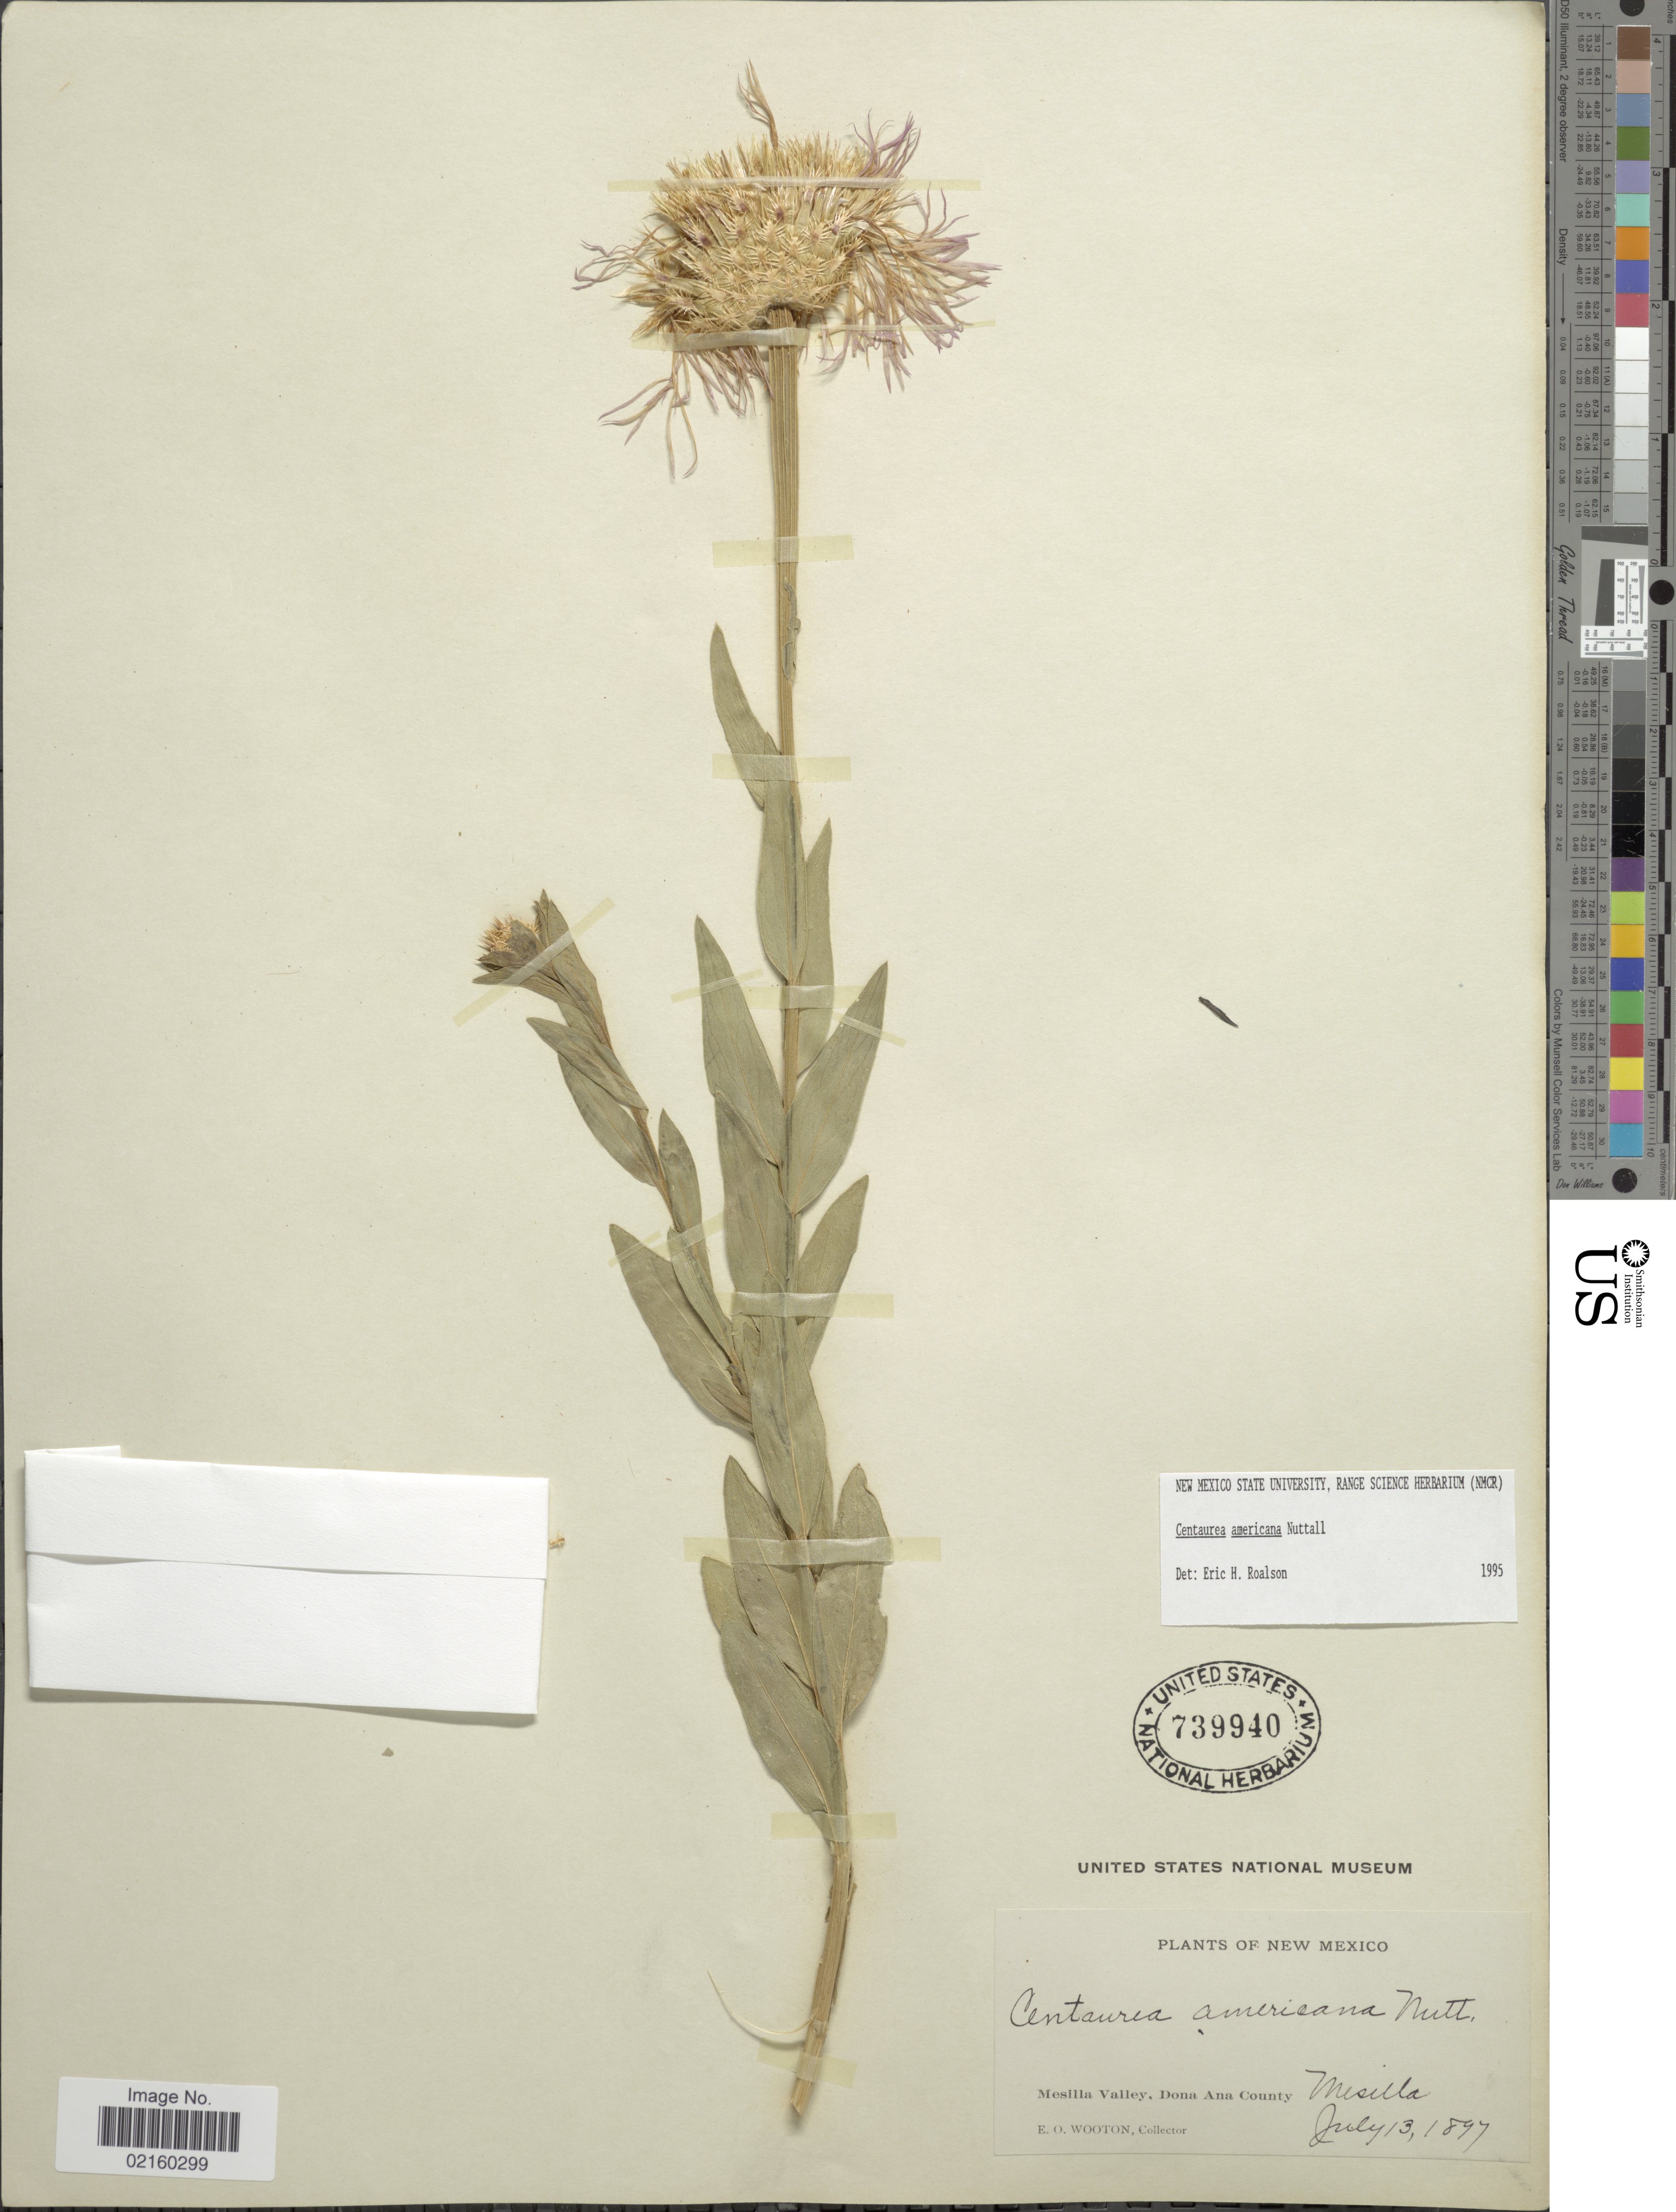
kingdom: Plantae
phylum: Tracheophyta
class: Magnoliopsida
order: Asterales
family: Asteraceae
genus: Plectocephalus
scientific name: Plectocephalus americanus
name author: (Nutt.) D. Don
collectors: E. O. Wooton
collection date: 1897-07-13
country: United States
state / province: New Mexico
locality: Mesilla Valley, Dona Ana County, Mesilla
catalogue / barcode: US 739940